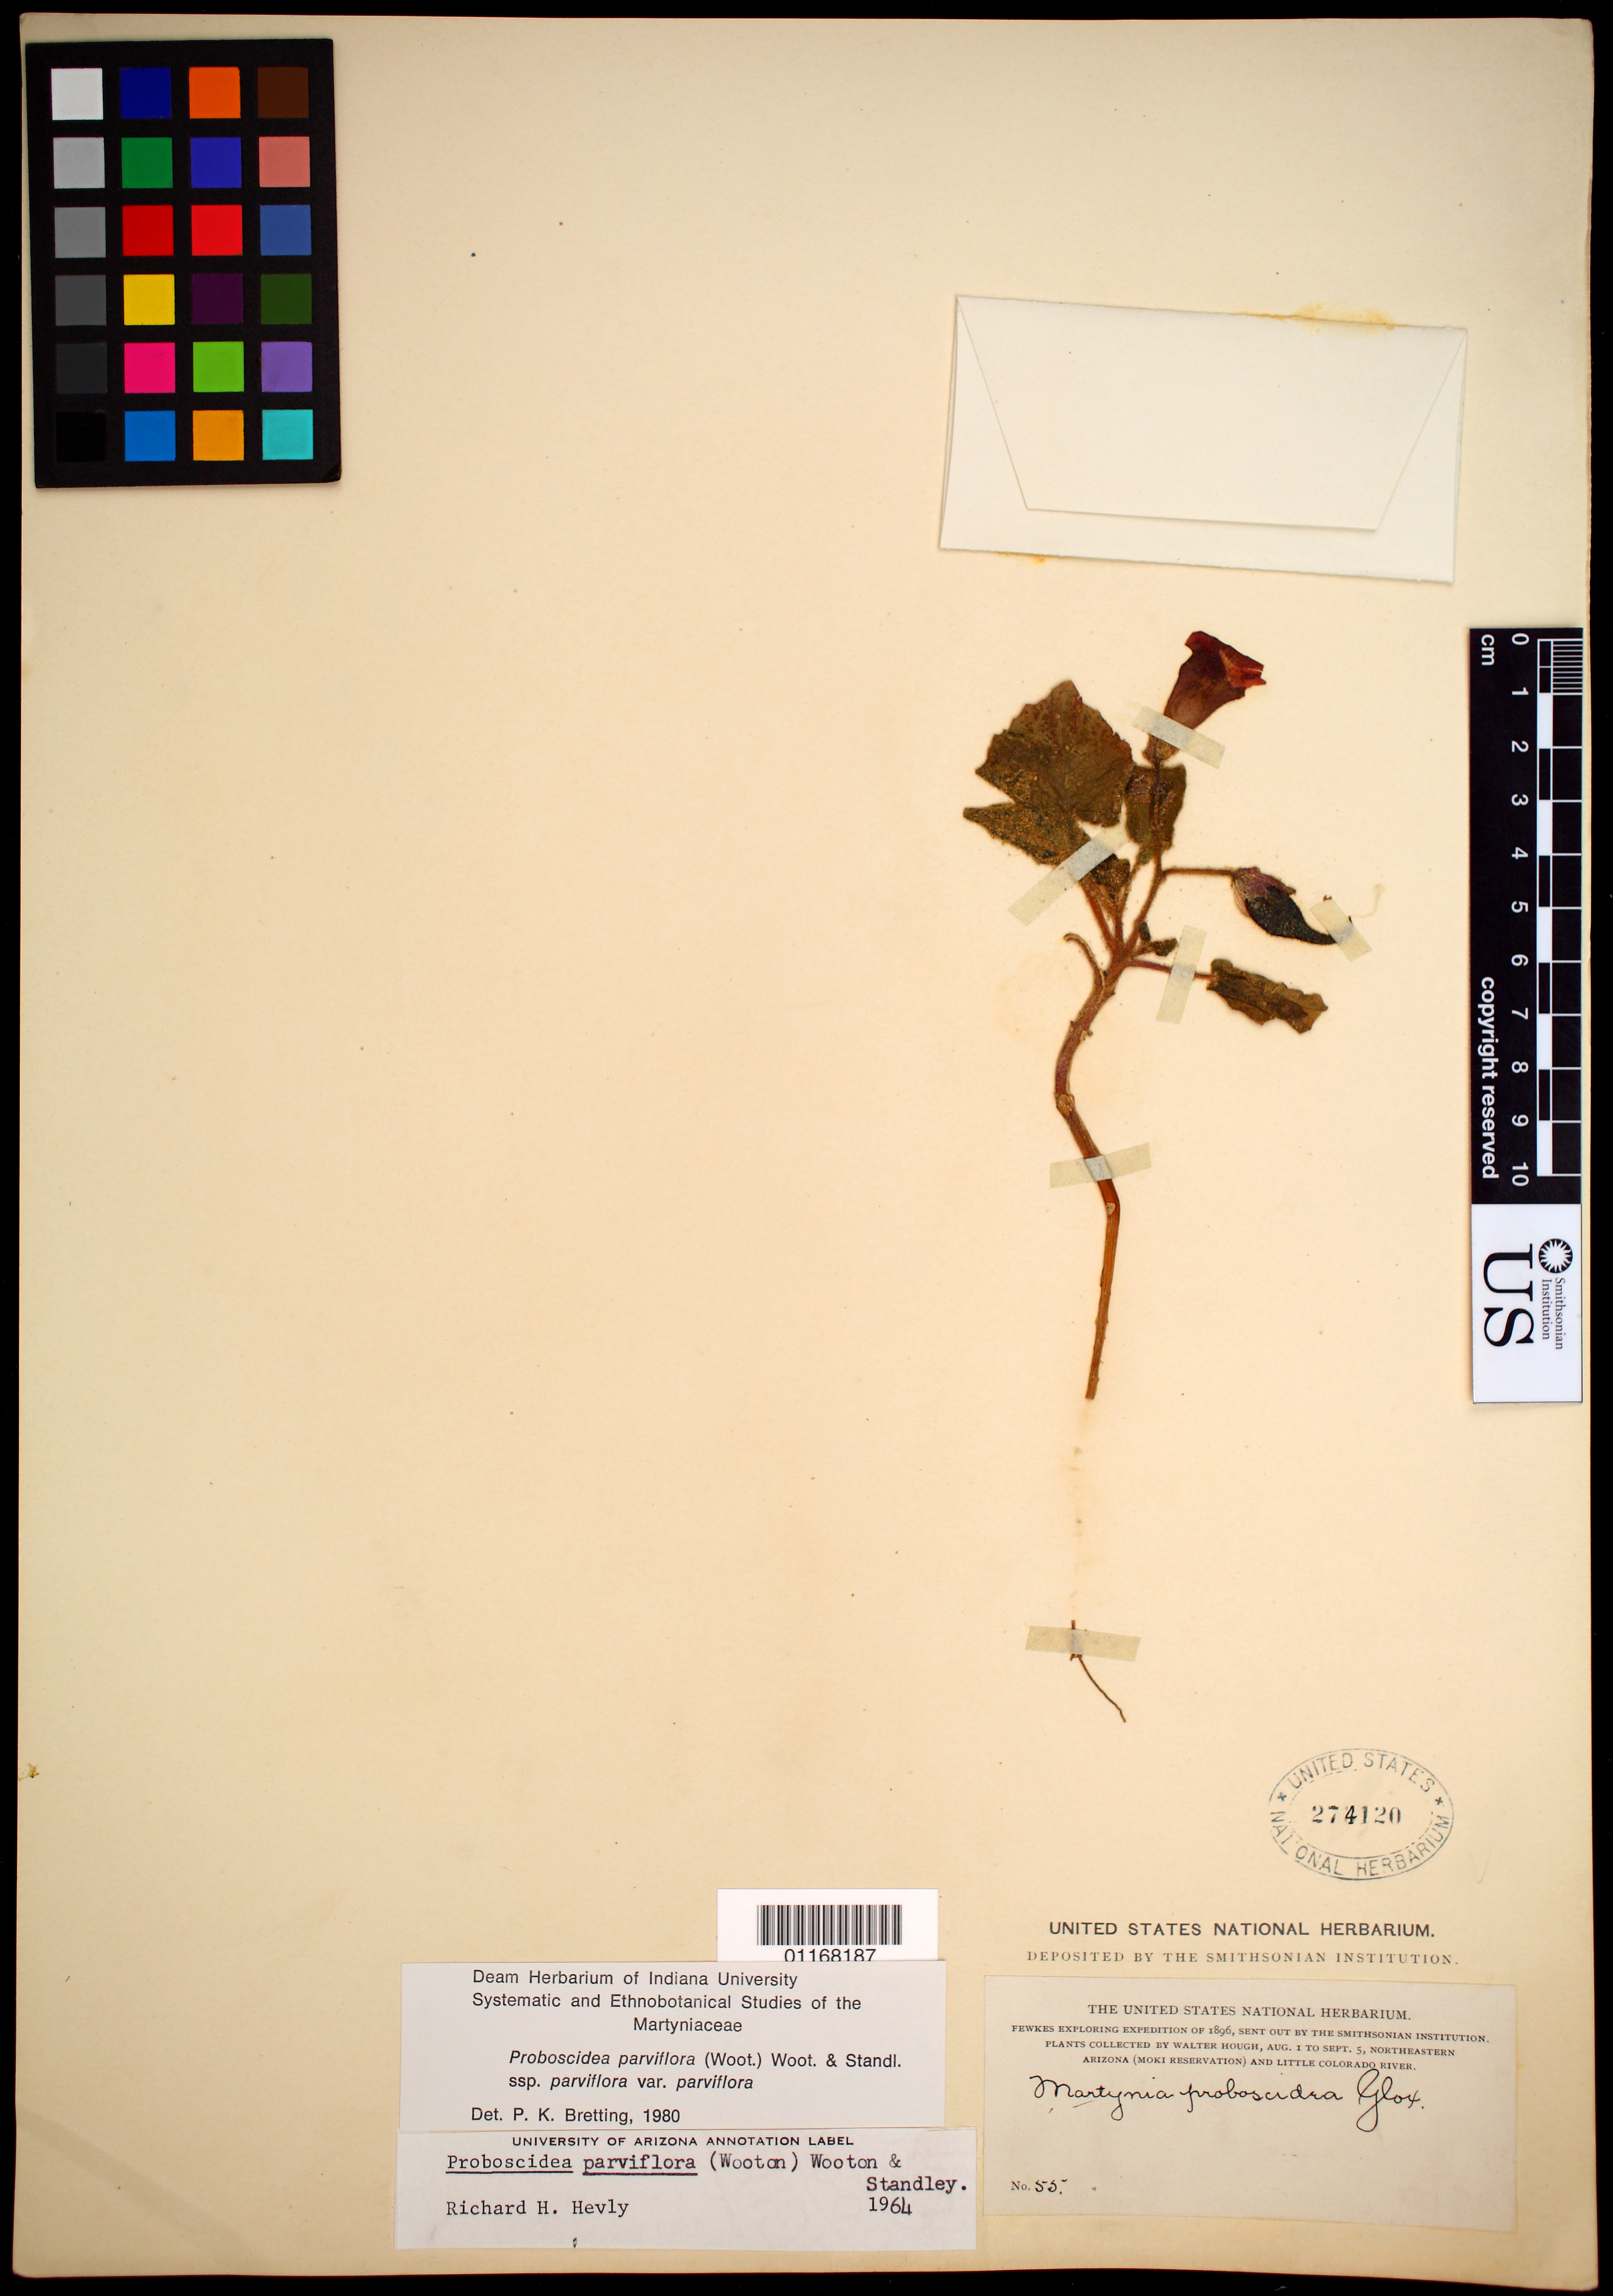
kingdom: Plantae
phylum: Tracheophyta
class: Magnoliopsida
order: Lamiales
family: Martyniaceae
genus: Proboscidea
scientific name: Proboscidea parviflora var. parviflora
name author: Wooton & Standl.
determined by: Bretting, Peter K.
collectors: W. Hough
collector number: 55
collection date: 1896-08-01/1896-09-05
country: United States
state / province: Arizona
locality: Moki Reservation and Little Colorado River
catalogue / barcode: US 274120